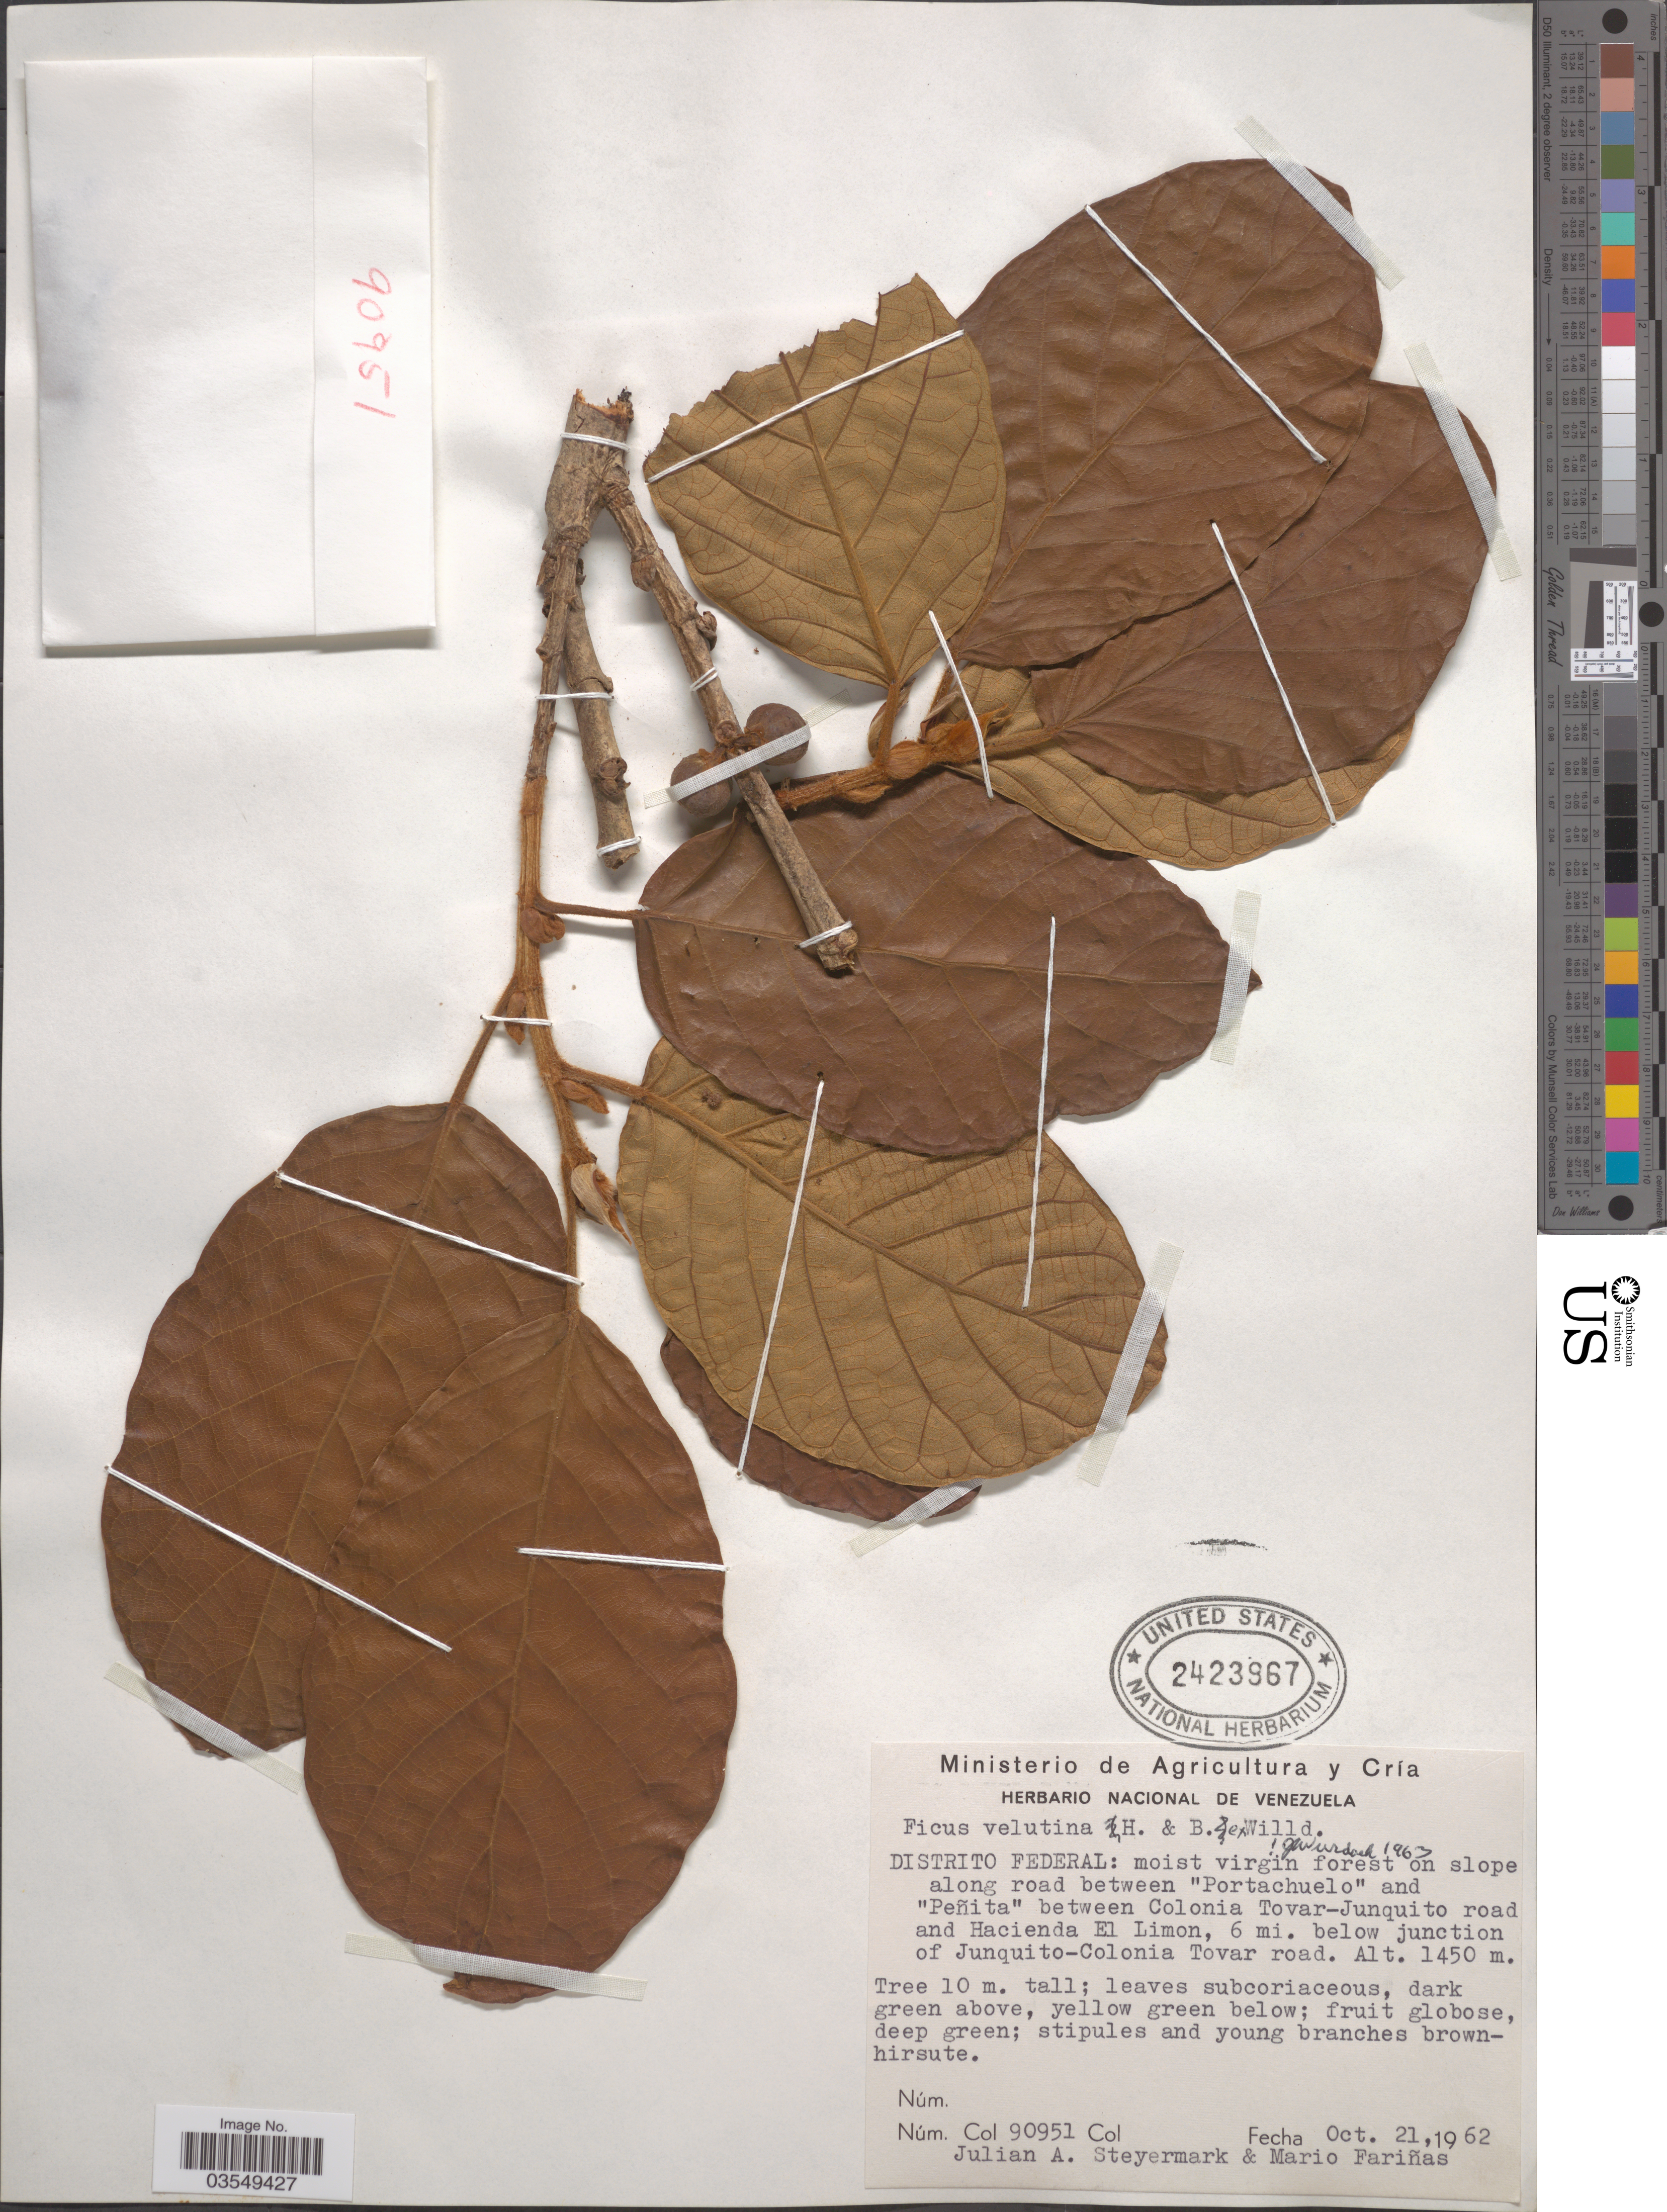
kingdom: Plantae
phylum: Tracheophyta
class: Magnoliopsida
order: Rosales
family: Moraceae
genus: Ficus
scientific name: Ficus velutina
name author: Humb. & Bonpl. ex Willd.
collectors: J. Steyermark & M. Fariñas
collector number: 90951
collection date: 1962-10-21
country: Venezuela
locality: Distrito Federal: moist virgin forest on slope along road between "Portachuelo" and "Peñita" between Colonia Tovar-Junquito road and Hacienda El Limon, 6 mi. below junction of Junquito-Colonia Tovar road.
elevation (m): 1450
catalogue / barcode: US 2423967